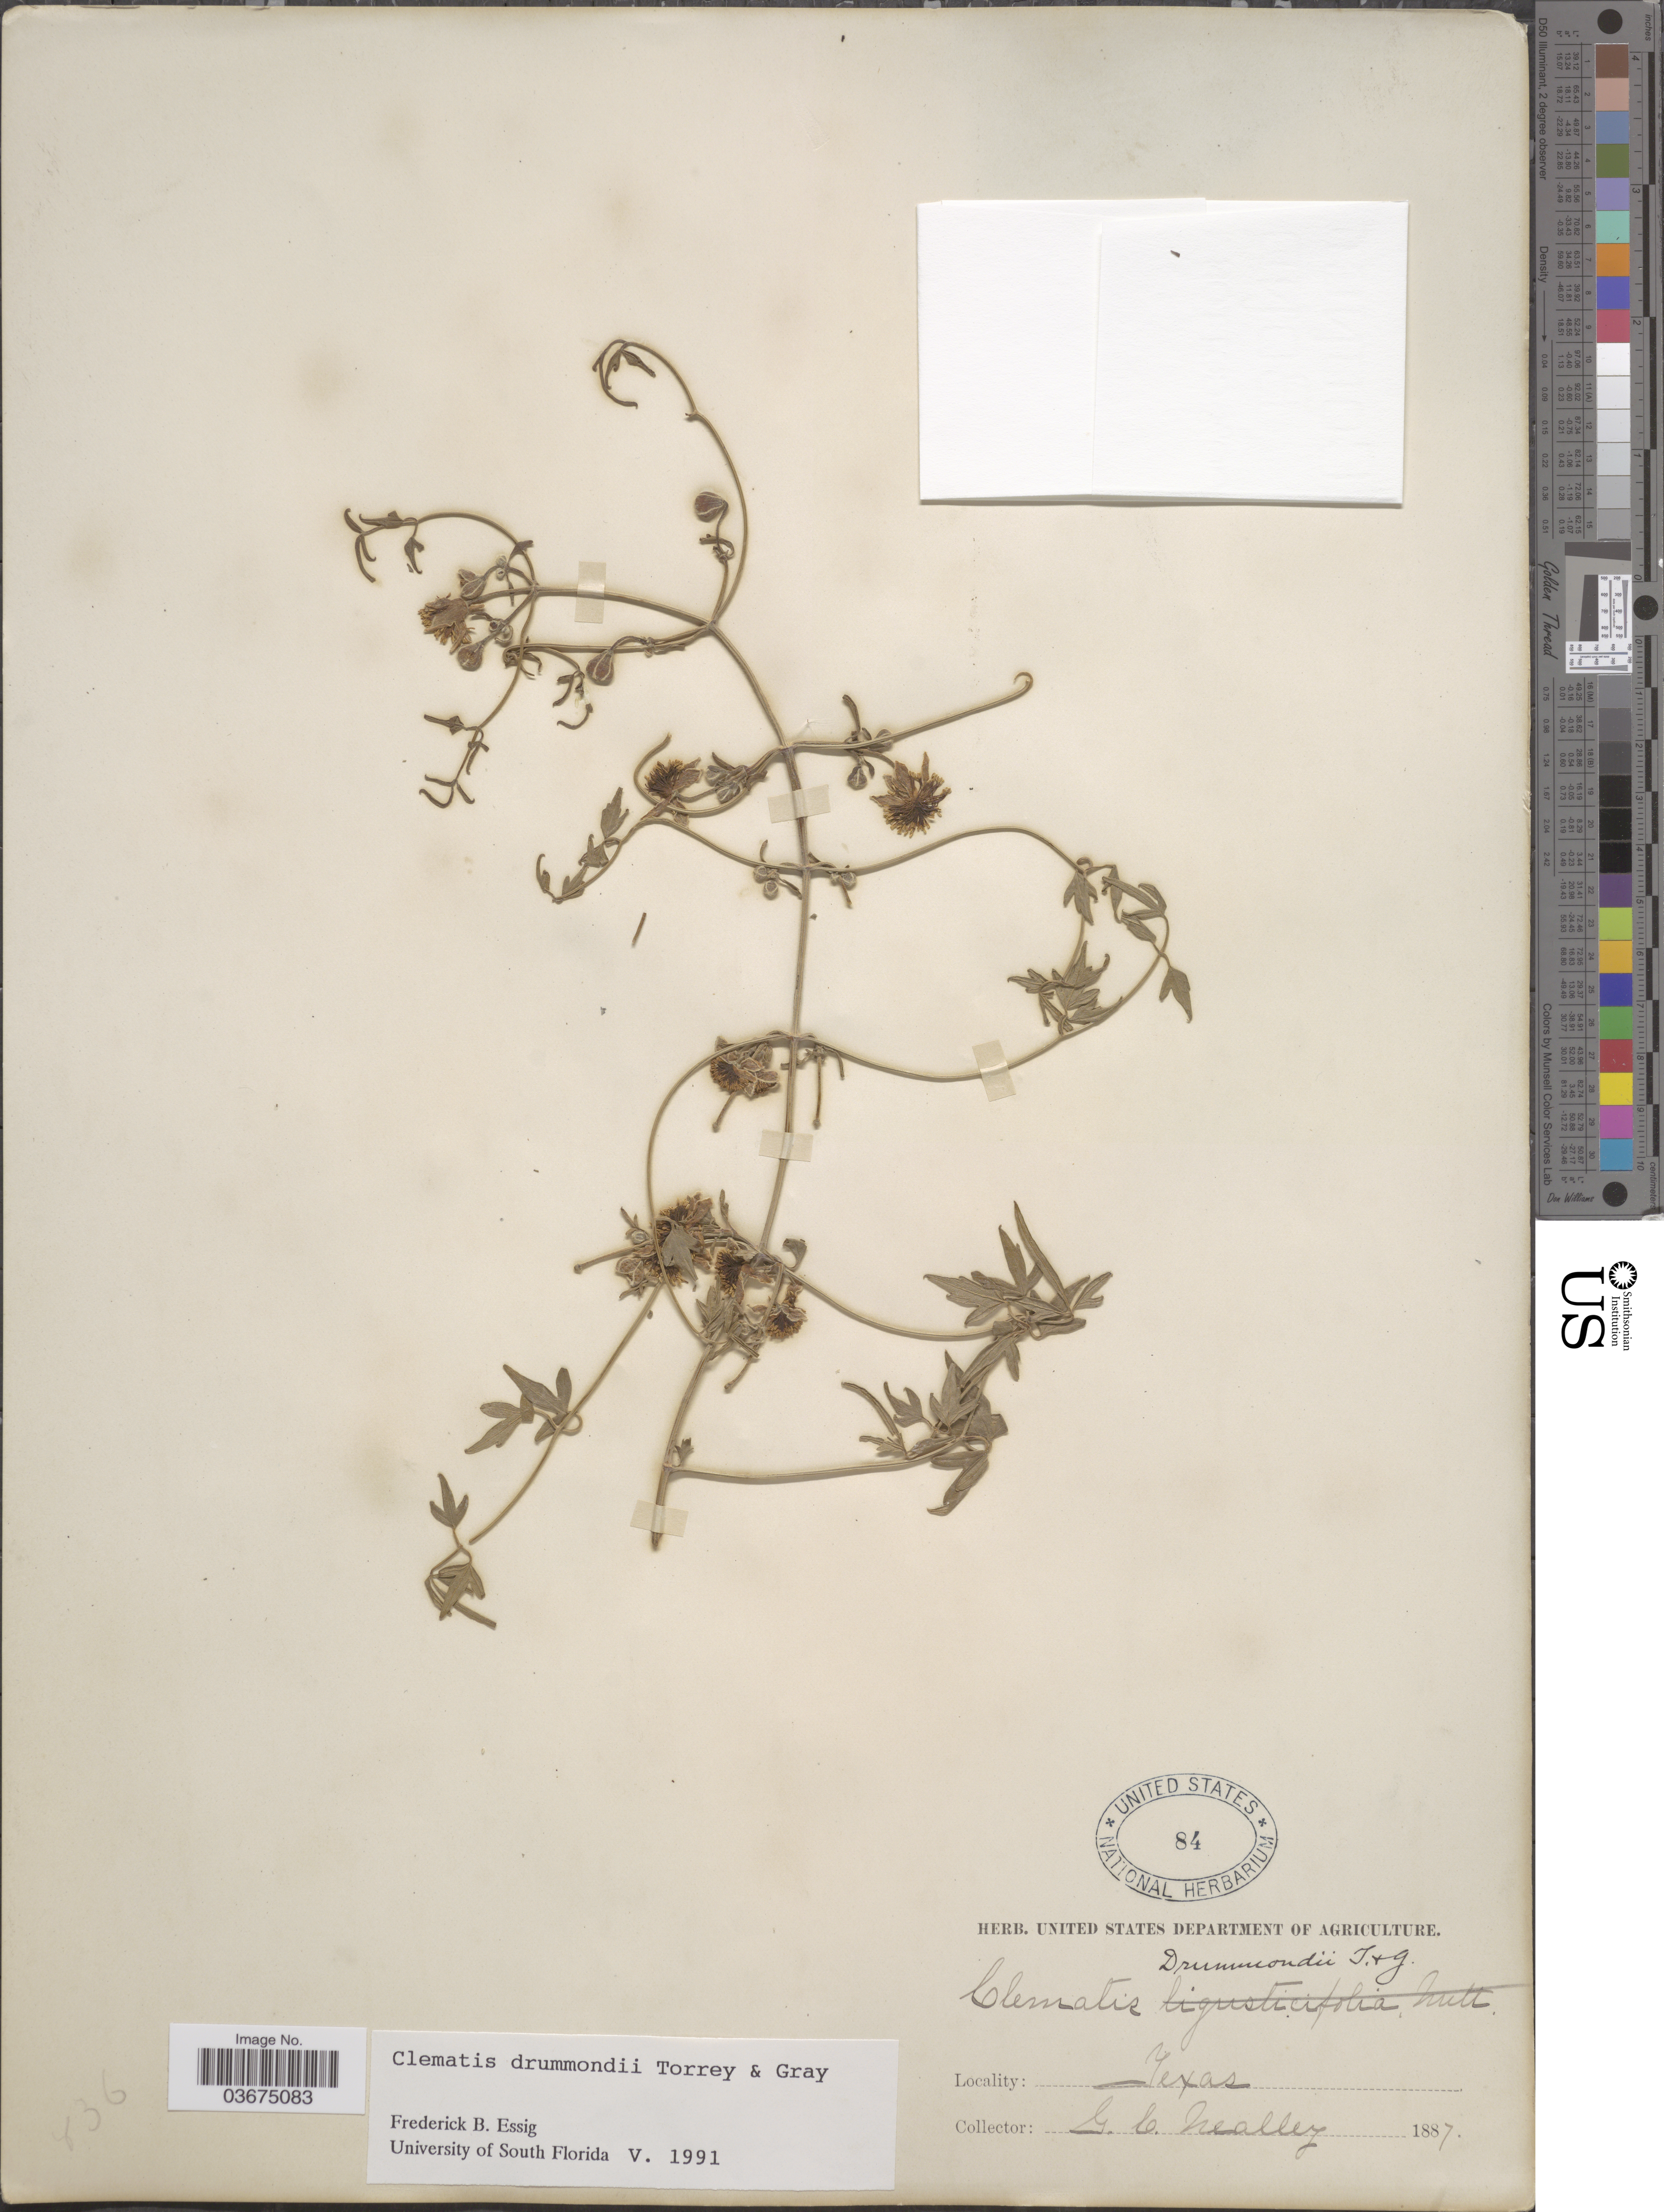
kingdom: Plantae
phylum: Tracheophyta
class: Magnoliopsida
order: Ranunculales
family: Ranunculaceae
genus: Clematis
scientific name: Clematis drummondii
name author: Torr. & A. Gray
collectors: G. Neally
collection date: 1887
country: United States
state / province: Texas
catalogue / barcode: US 84